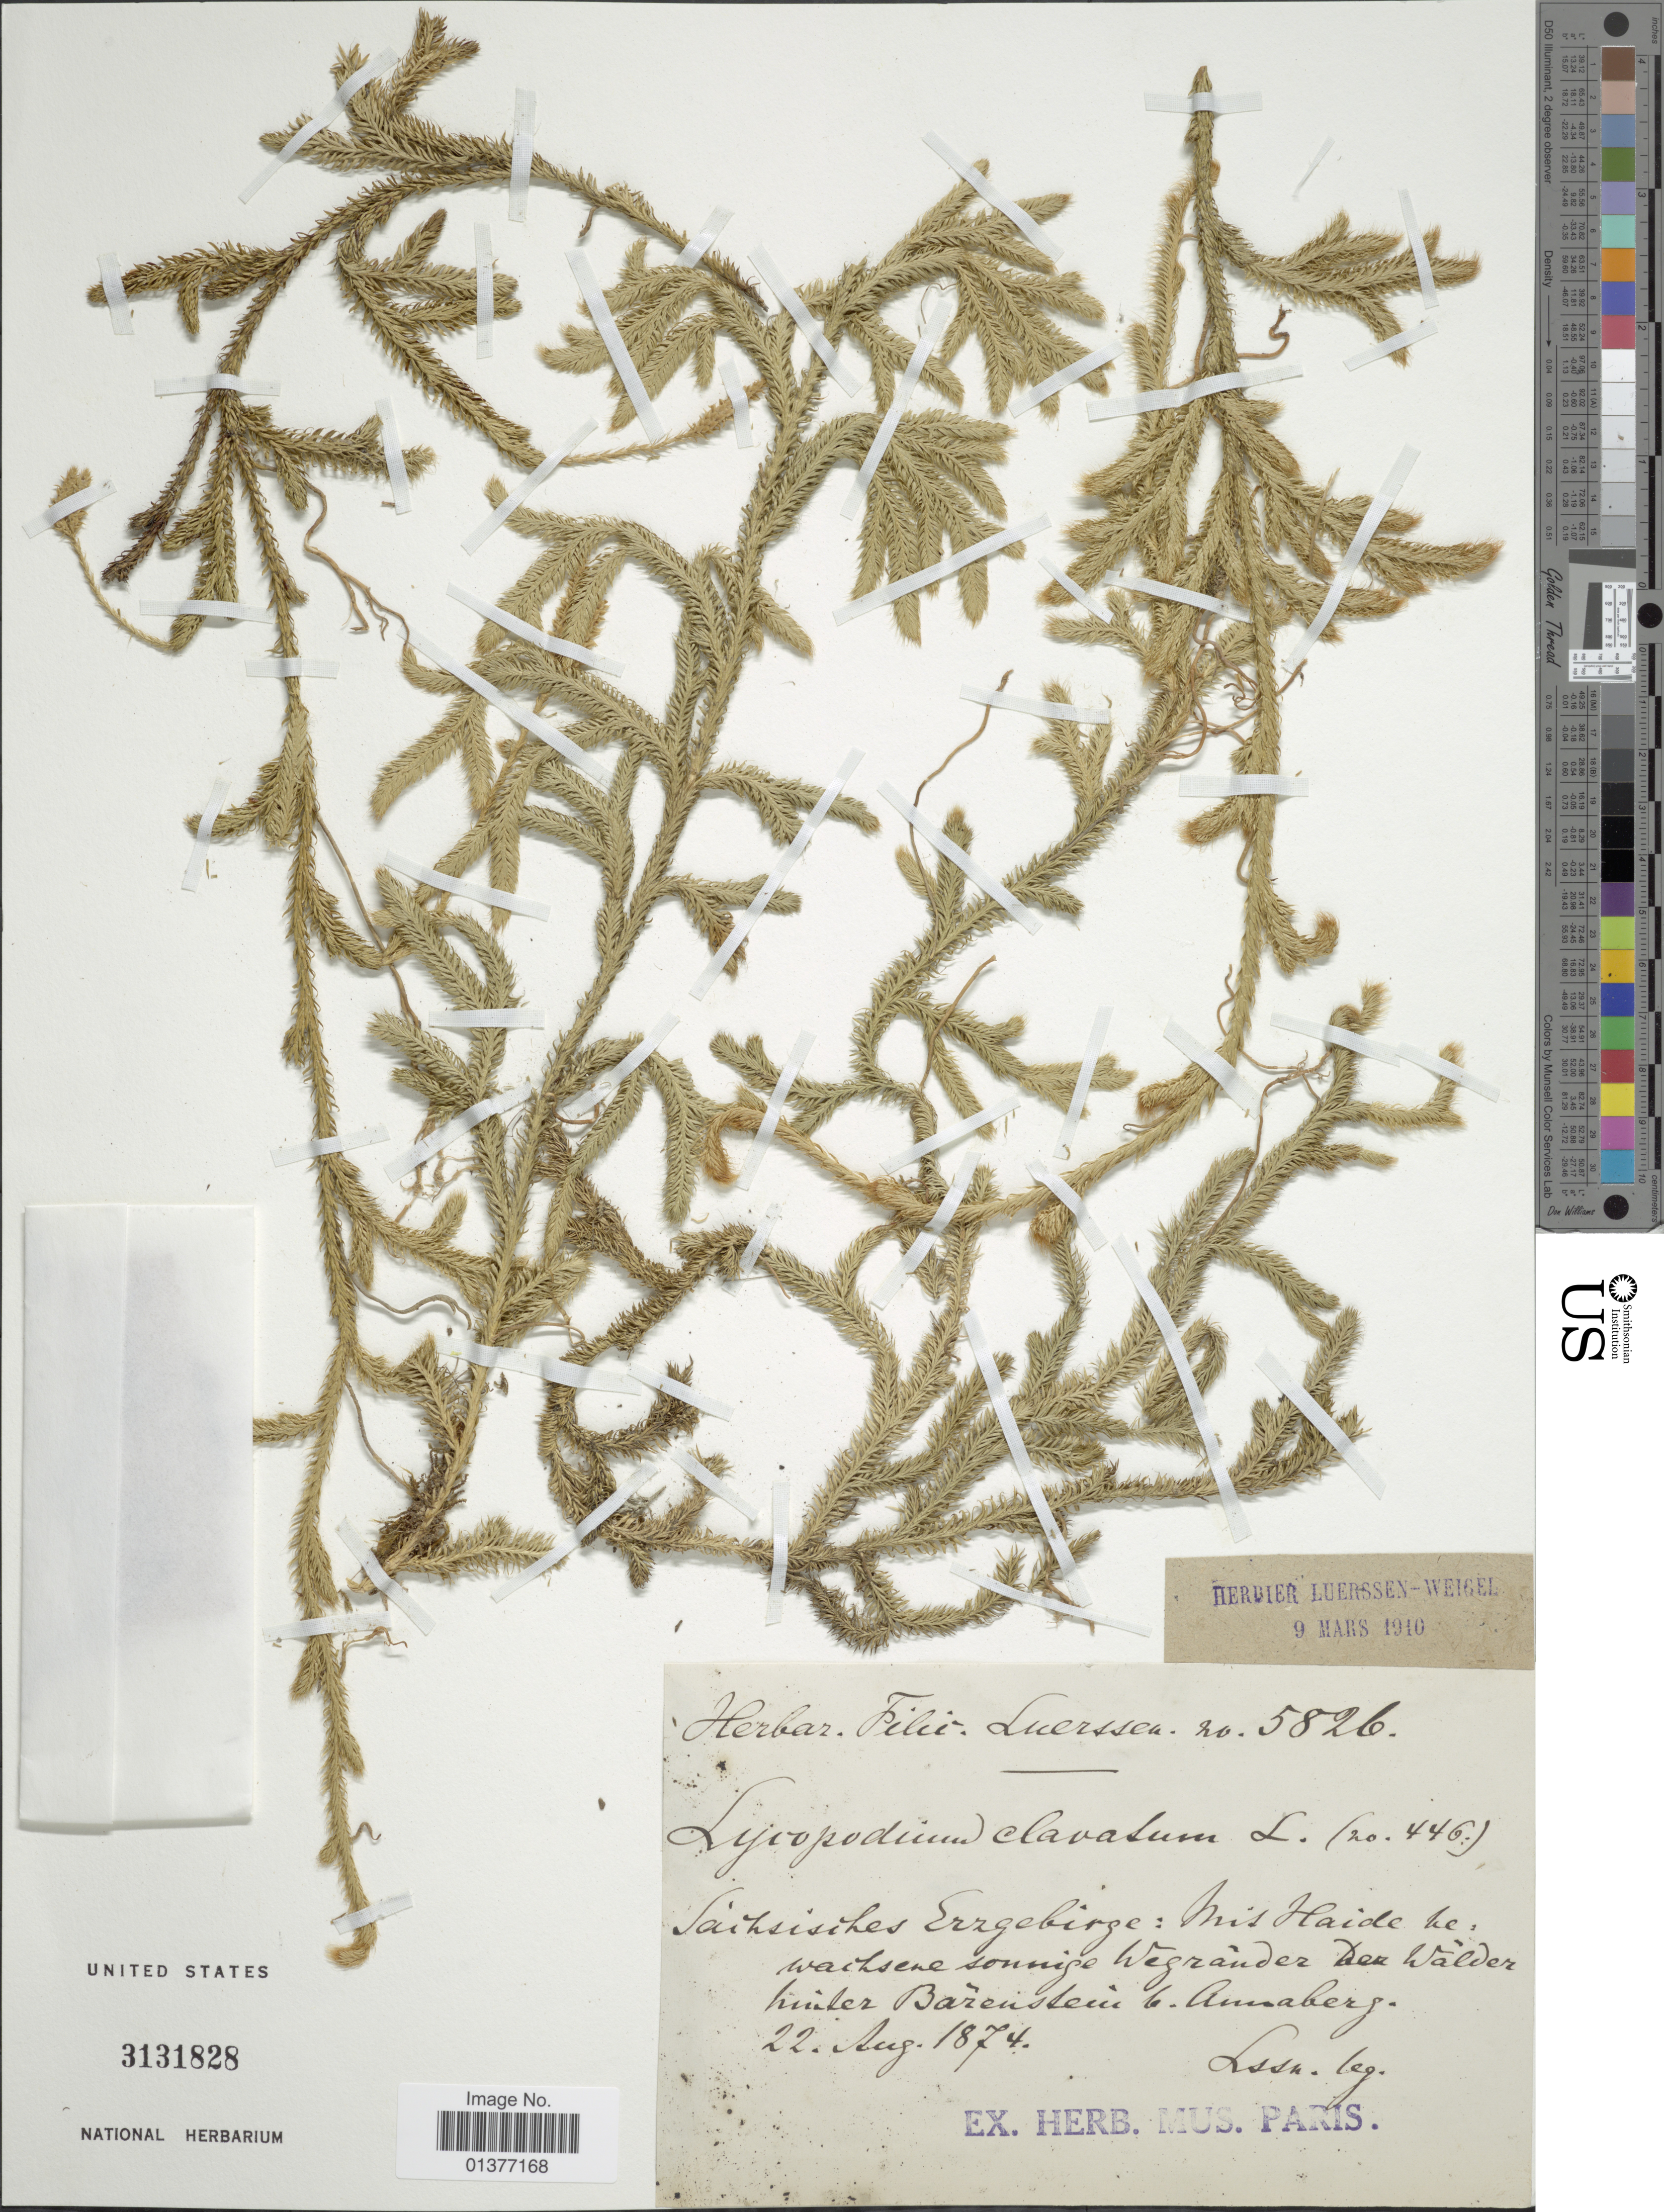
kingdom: Plantae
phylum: Tracheophyta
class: Lycopodiopsida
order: Lycopodiales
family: Lycopodiaceae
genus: Lycopodium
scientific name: Lycopodium clavatum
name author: L.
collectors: C. Luerssen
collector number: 5826*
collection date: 1874-08-22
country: Germany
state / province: Sachsen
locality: Sächsisches Erzgebirge: mis haide bewachsene sonnige Wegrander der wälder hinter Barenstein b. Annaberg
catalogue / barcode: US 3131828